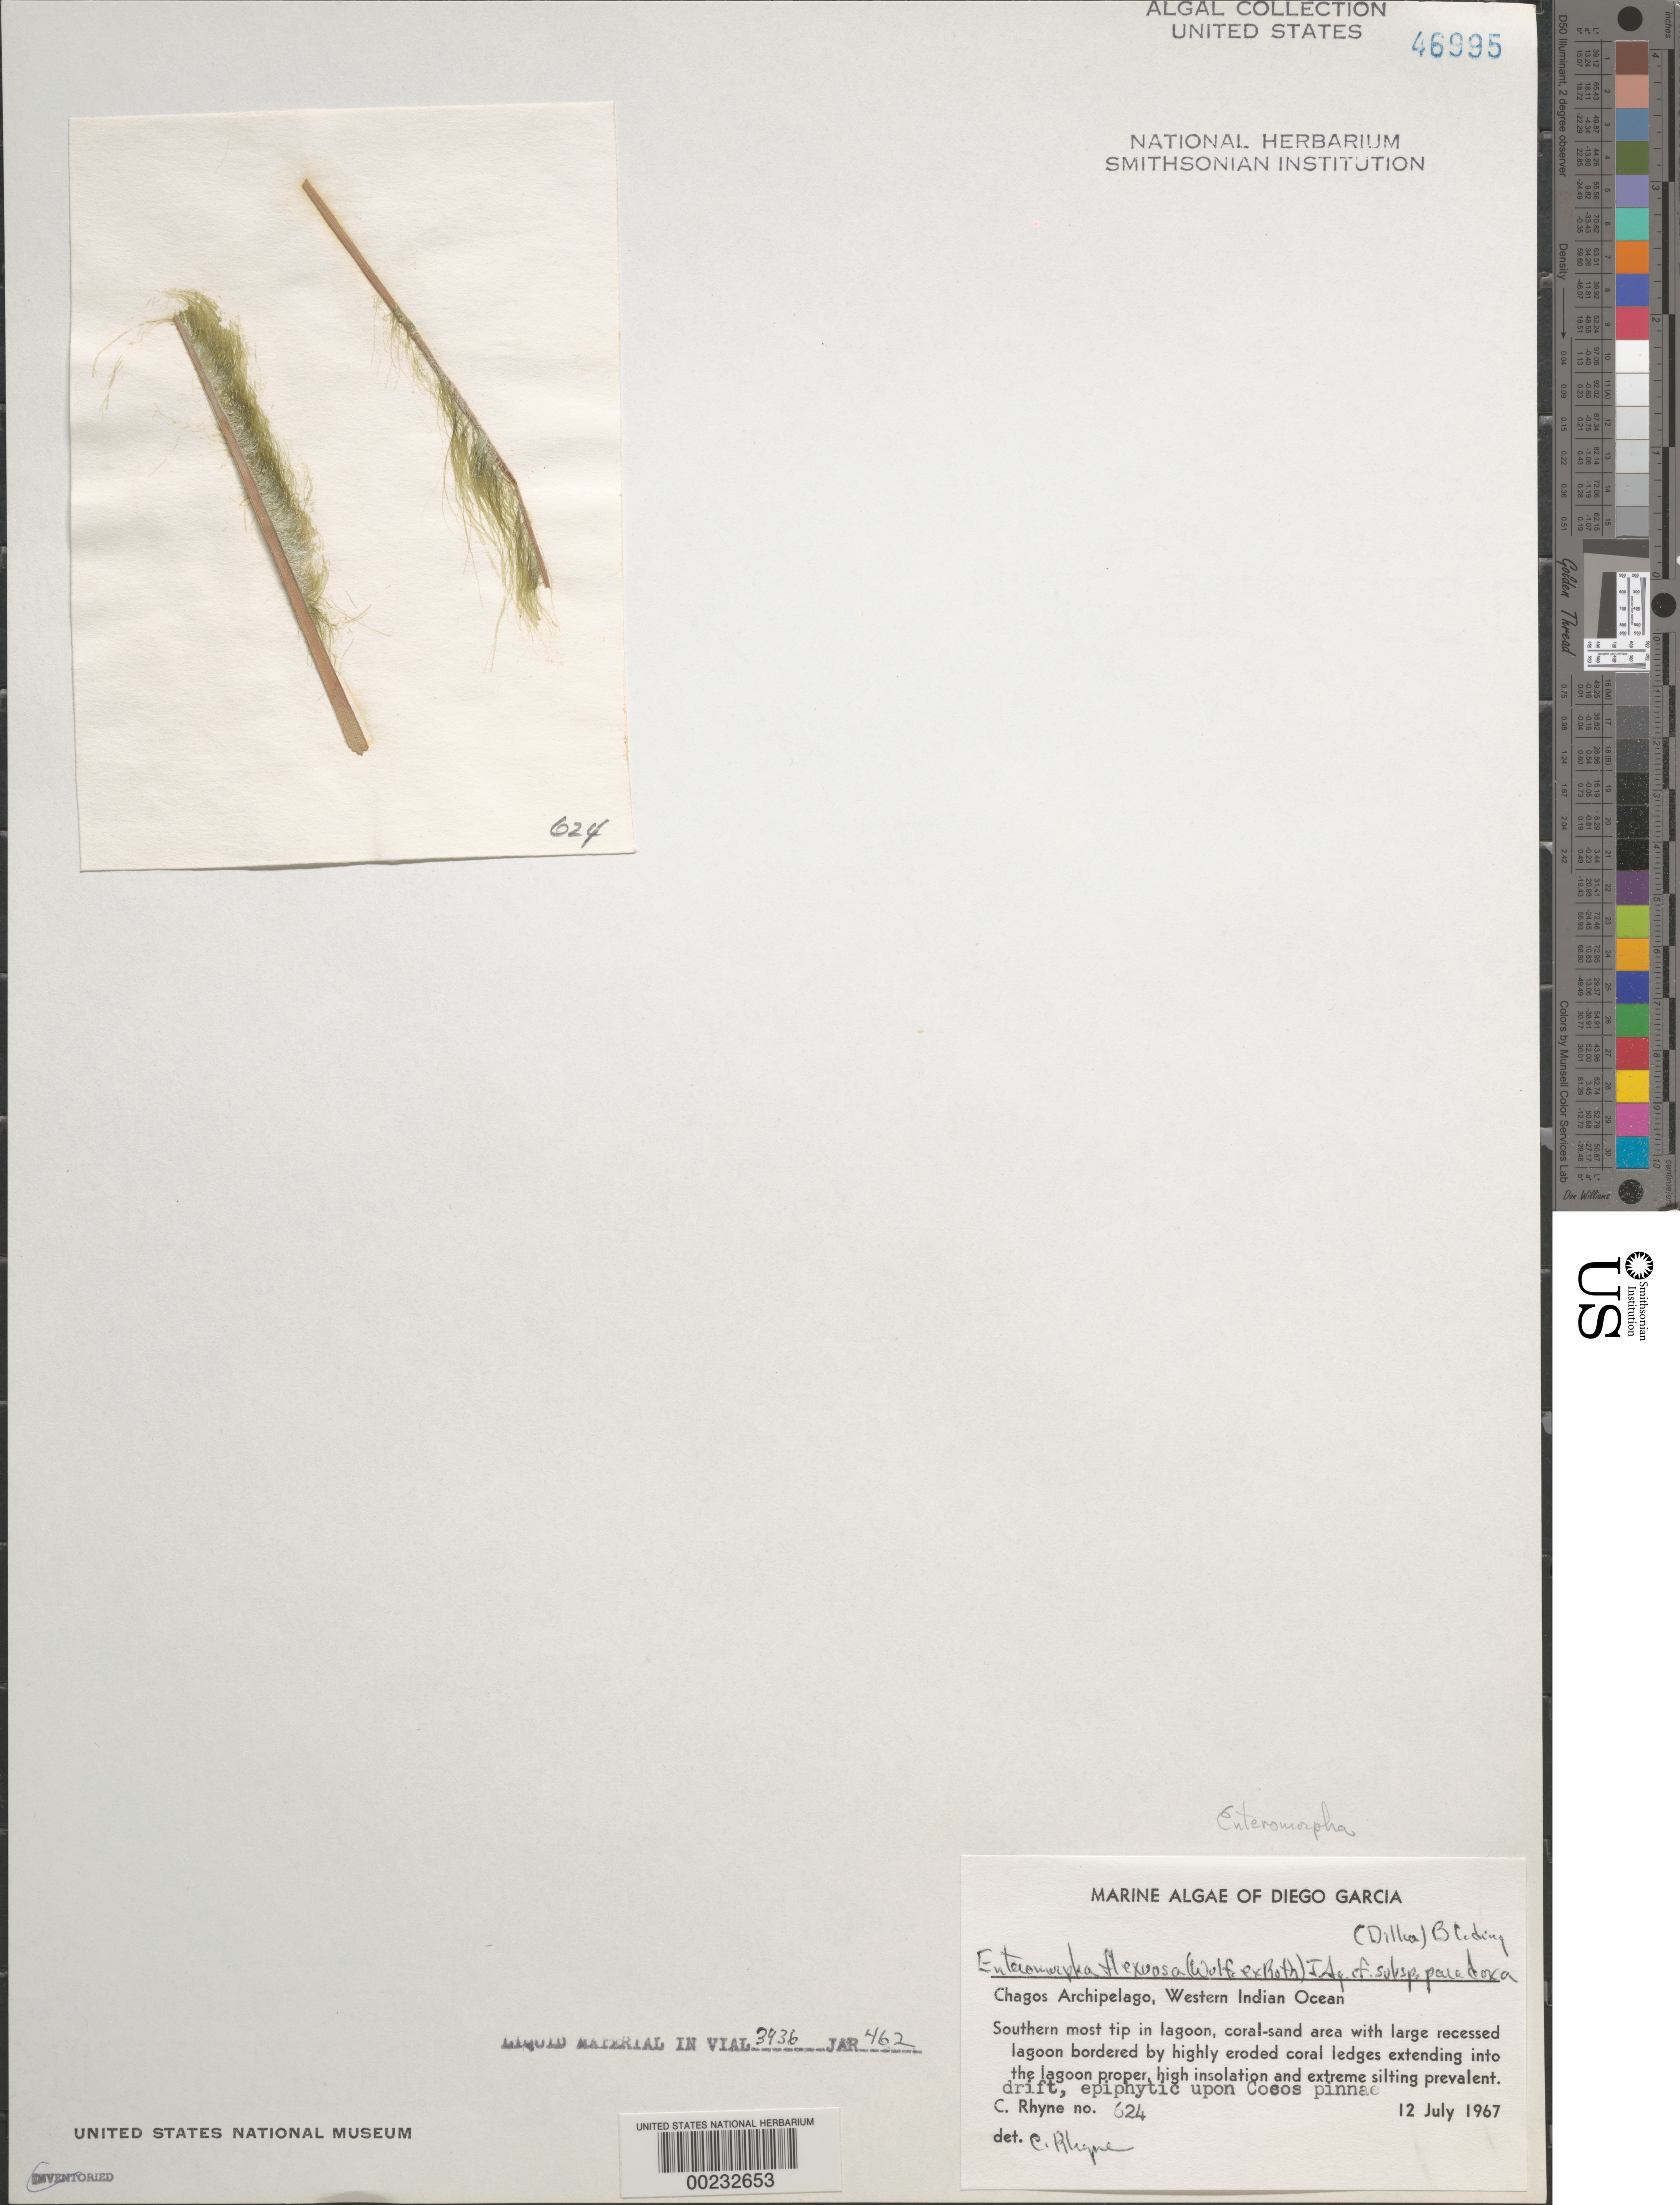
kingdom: Plantae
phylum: Chlorophyta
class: Ulvophyceae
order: Ulvales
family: Ulvaceae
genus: Ulva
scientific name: Ulva flexuosa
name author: Wulfen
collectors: C. Rhyne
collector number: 624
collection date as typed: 12 Jul 1967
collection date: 1967-07-12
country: British Indian Ocean Territory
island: Diego Garcia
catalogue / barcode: US 46995